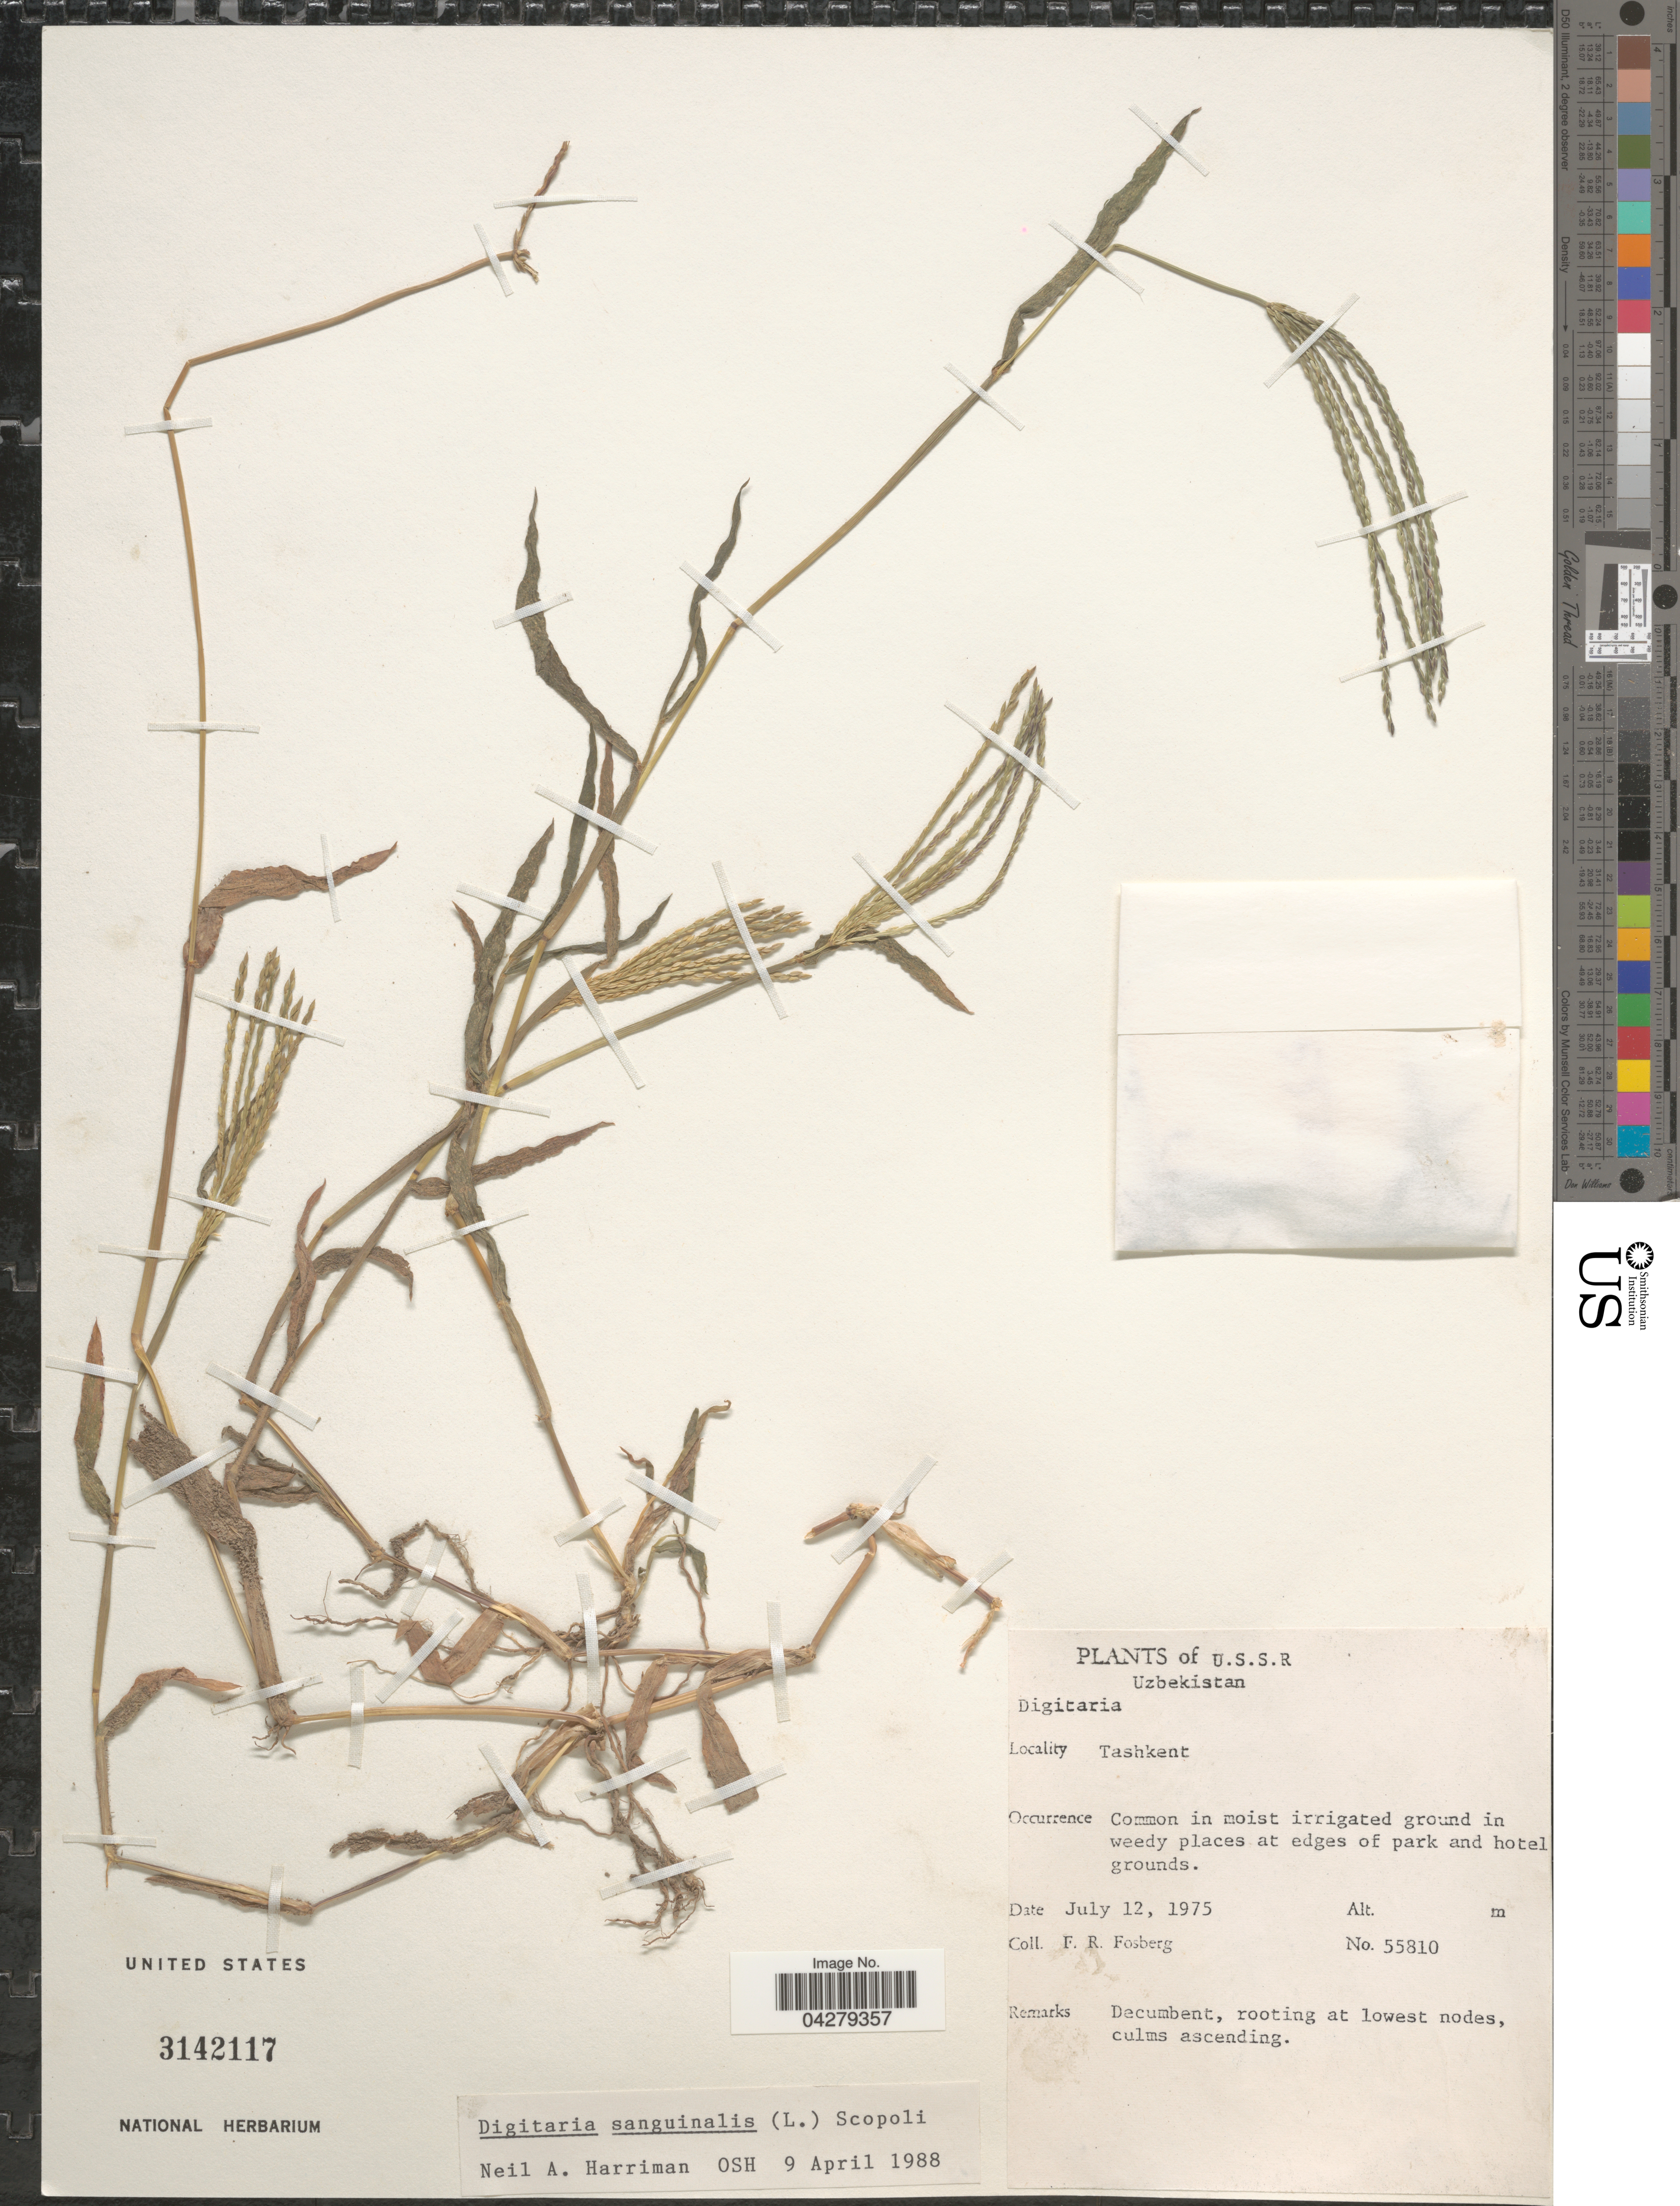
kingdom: Plantae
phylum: Tracheophyta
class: Liliopsida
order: Poales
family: Poaceae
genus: Digitaria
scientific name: Digitaria sp.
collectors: F. R. Fosberg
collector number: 55810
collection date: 1975-07-12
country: Uzbekistan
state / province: Toshkent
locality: U.S.S.R. Tashkent.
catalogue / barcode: US 3142117